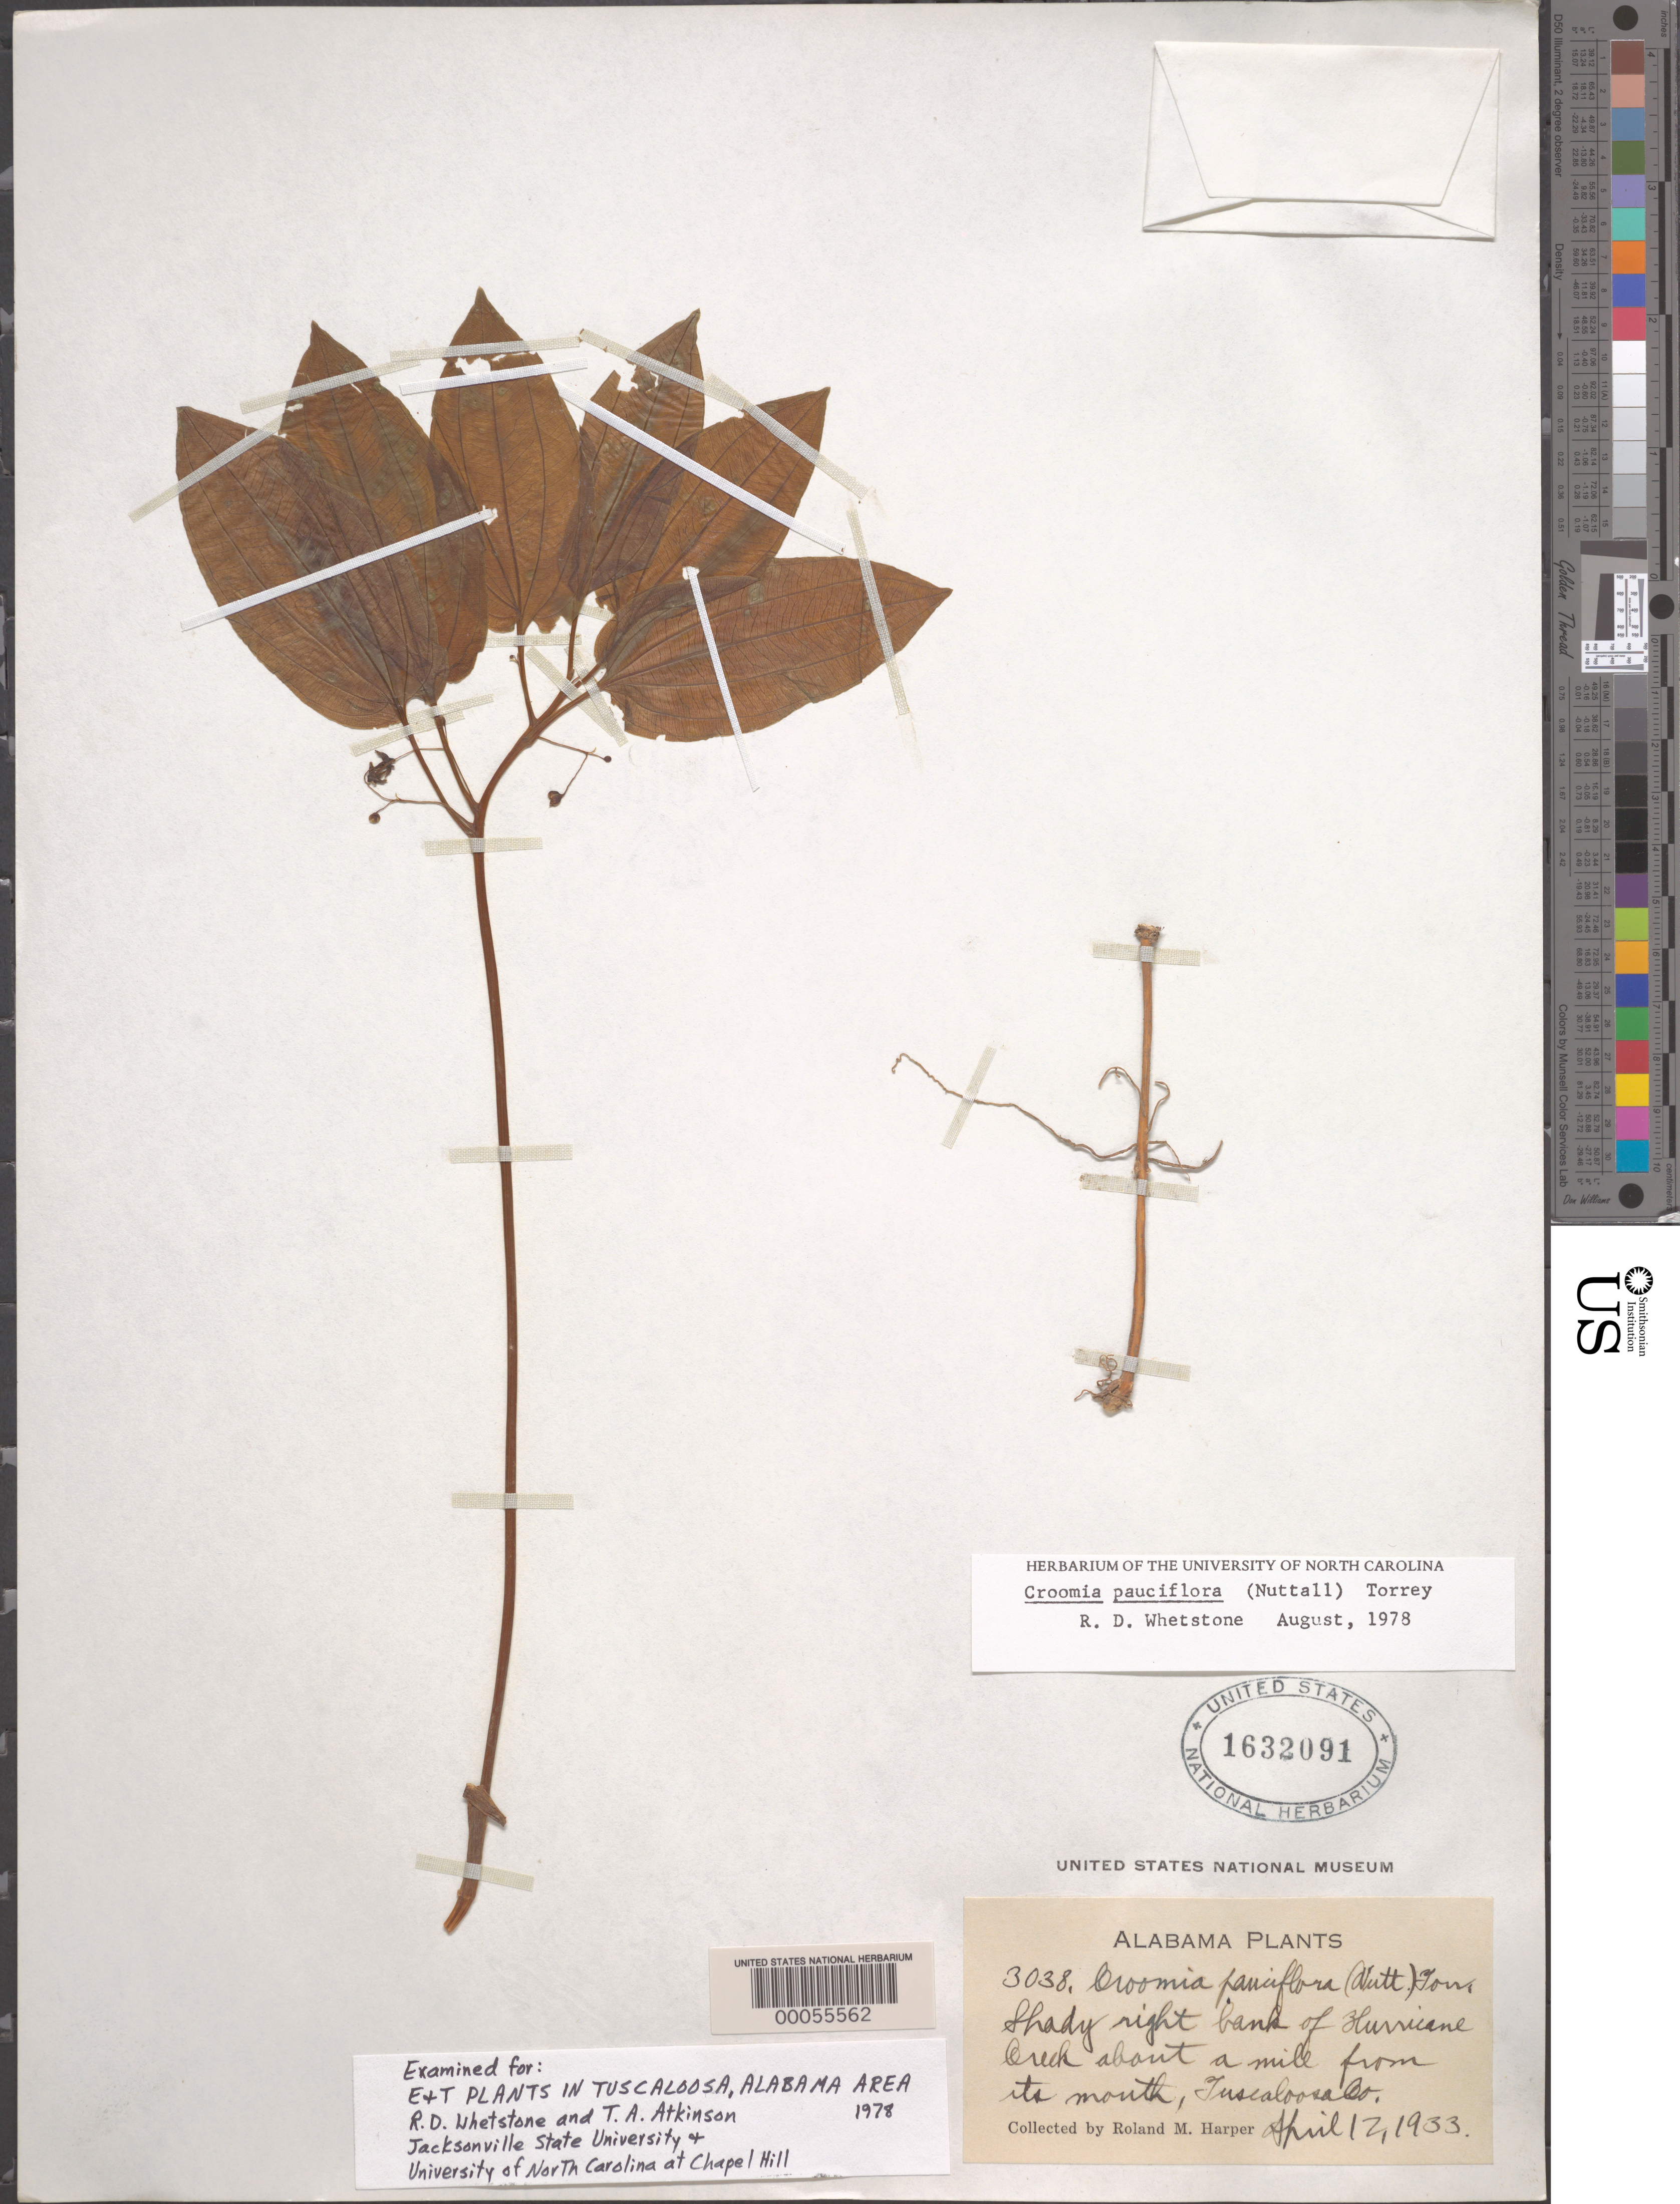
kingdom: Plantae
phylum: Tracheophyta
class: Liliopsida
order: Pandanales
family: Stemonaceae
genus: Croomia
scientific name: Croomia pauciflora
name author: (Nutt.) Torr.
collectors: R. M. Harper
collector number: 3038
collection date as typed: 12 Apr 1933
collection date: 1933-04-12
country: United States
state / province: Alabama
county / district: Tuscaloosa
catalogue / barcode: US 1632091